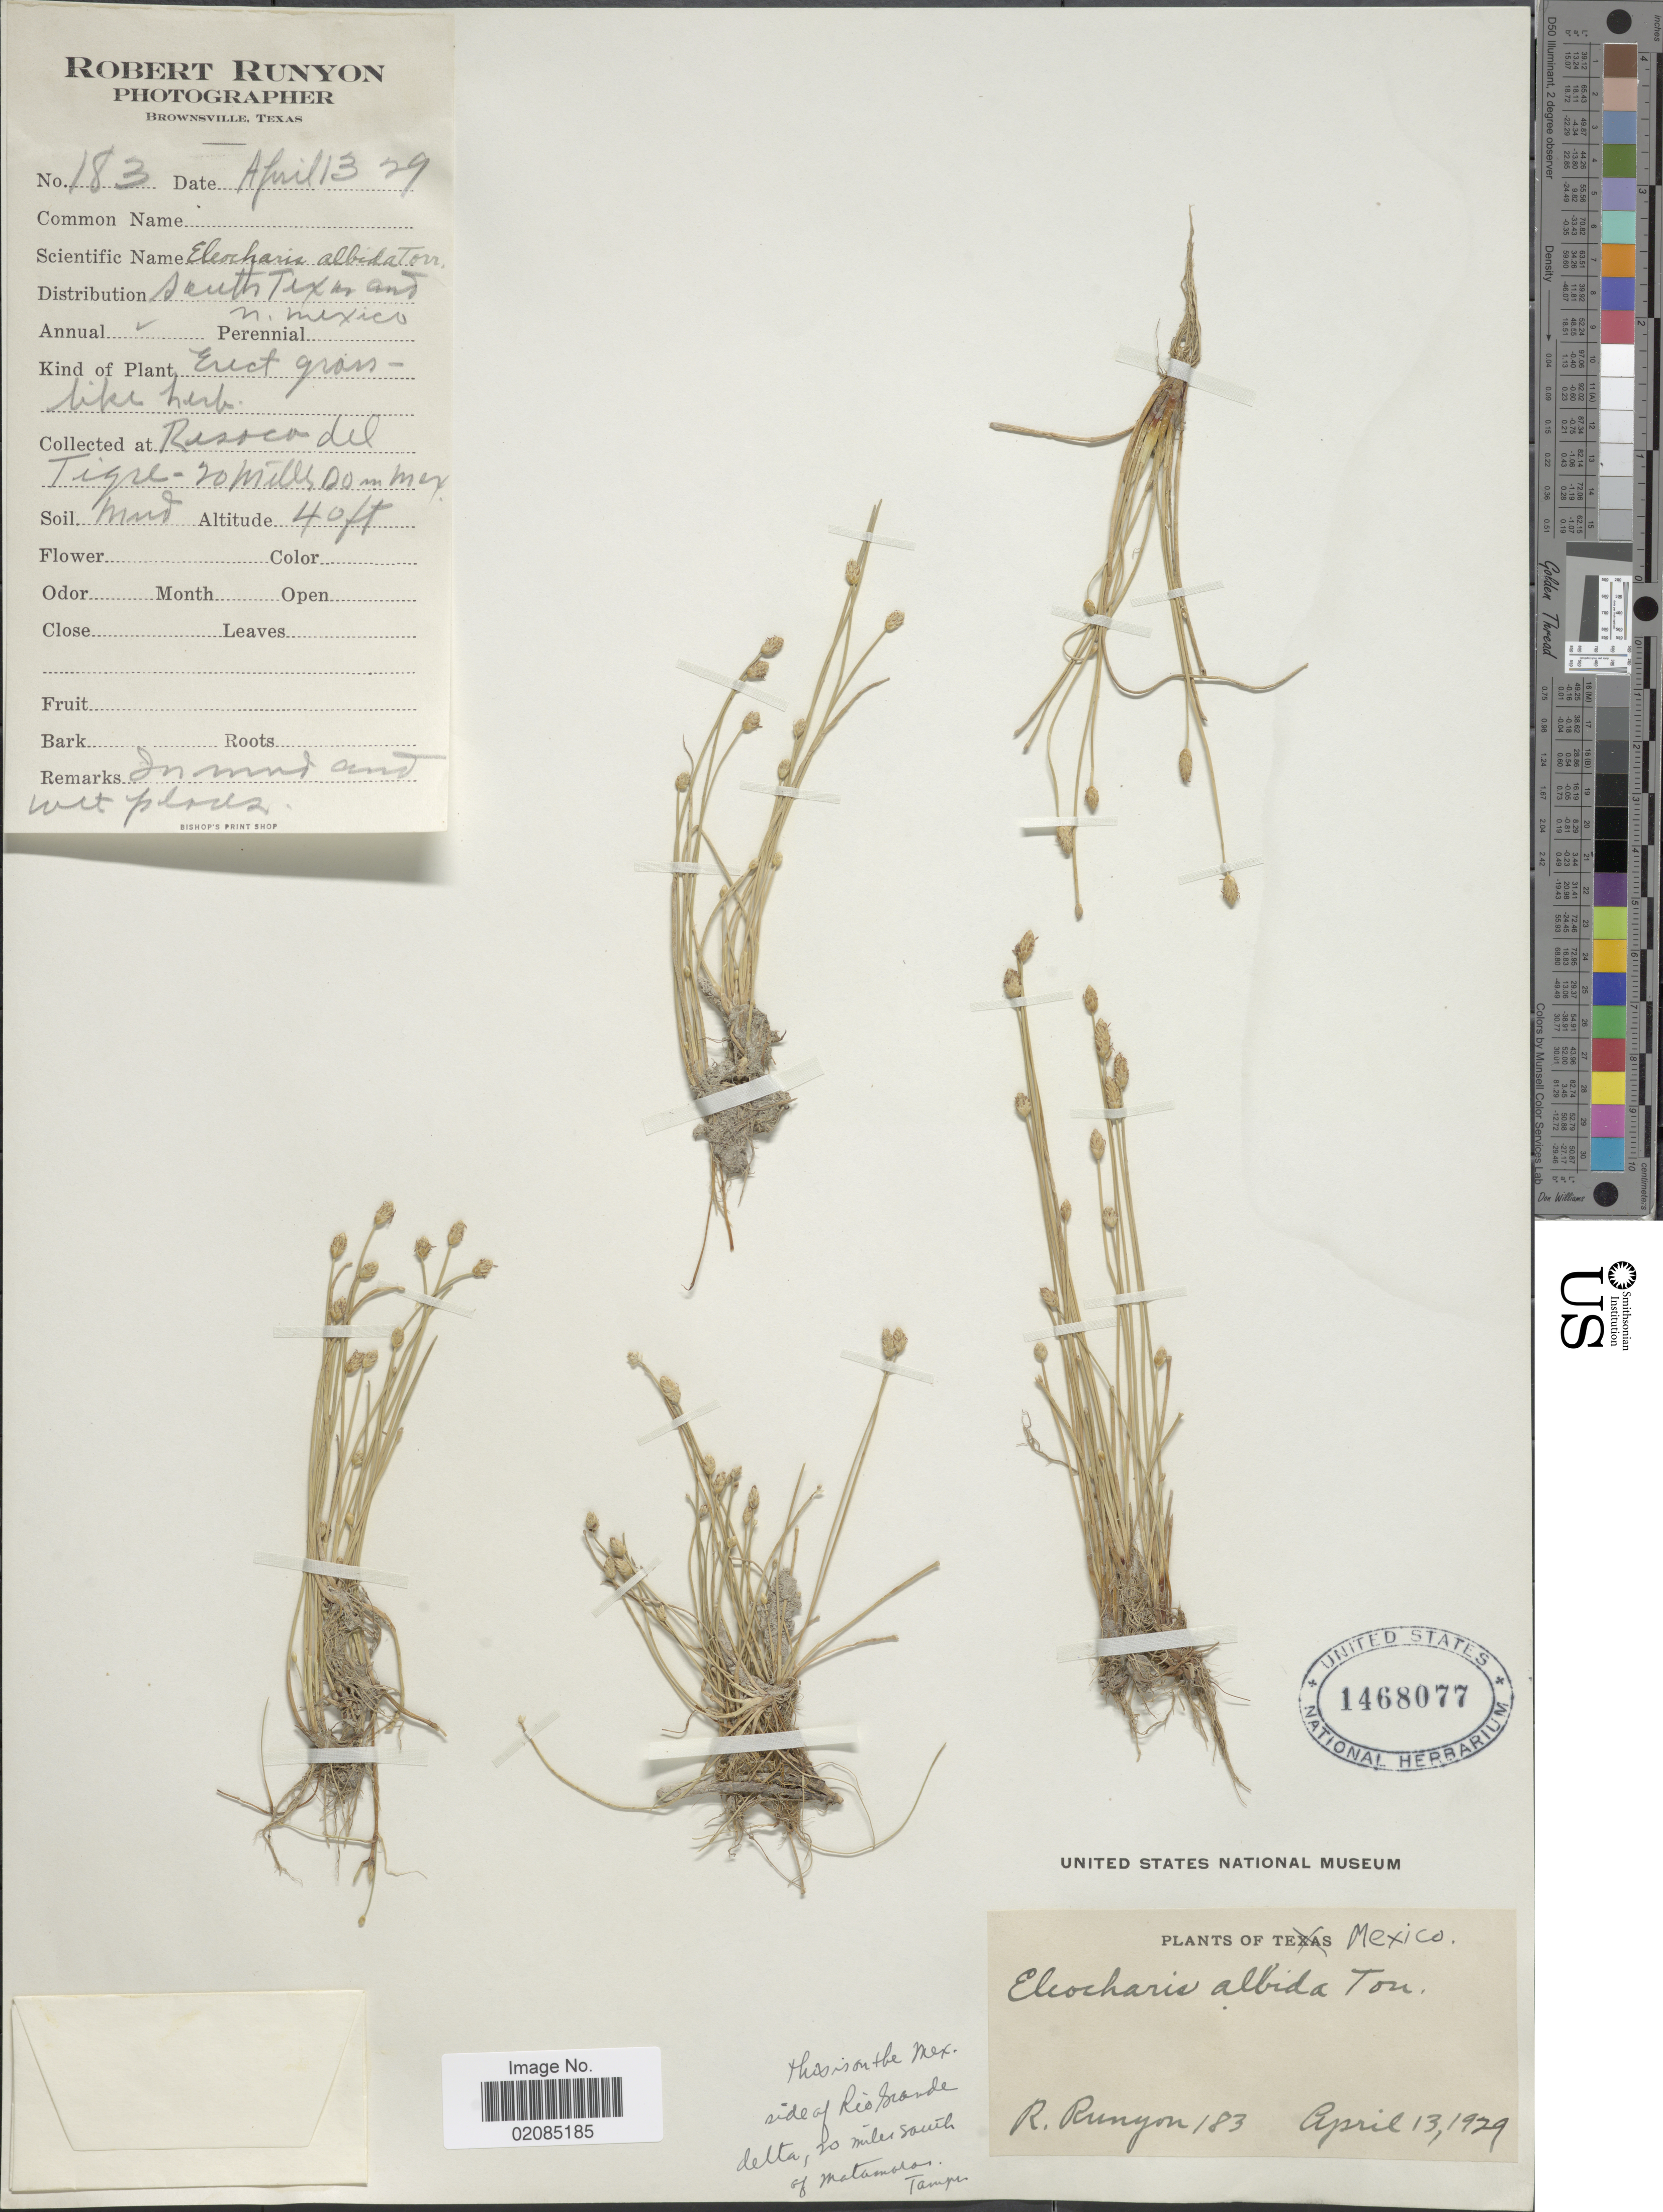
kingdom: Plantae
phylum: Tracheophyta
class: Liliopsida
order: Poales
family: Cyperaceae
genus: Eleocharis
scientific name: Eleocharis albida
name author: Torr.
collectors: R. Runyon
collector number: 183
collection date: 1929-04-13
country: United States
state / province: Texas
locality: South Texas and N. Mexico. Resaca del Tigre- 20 miles So n Mex.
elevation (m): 12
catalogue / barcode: US 1468077